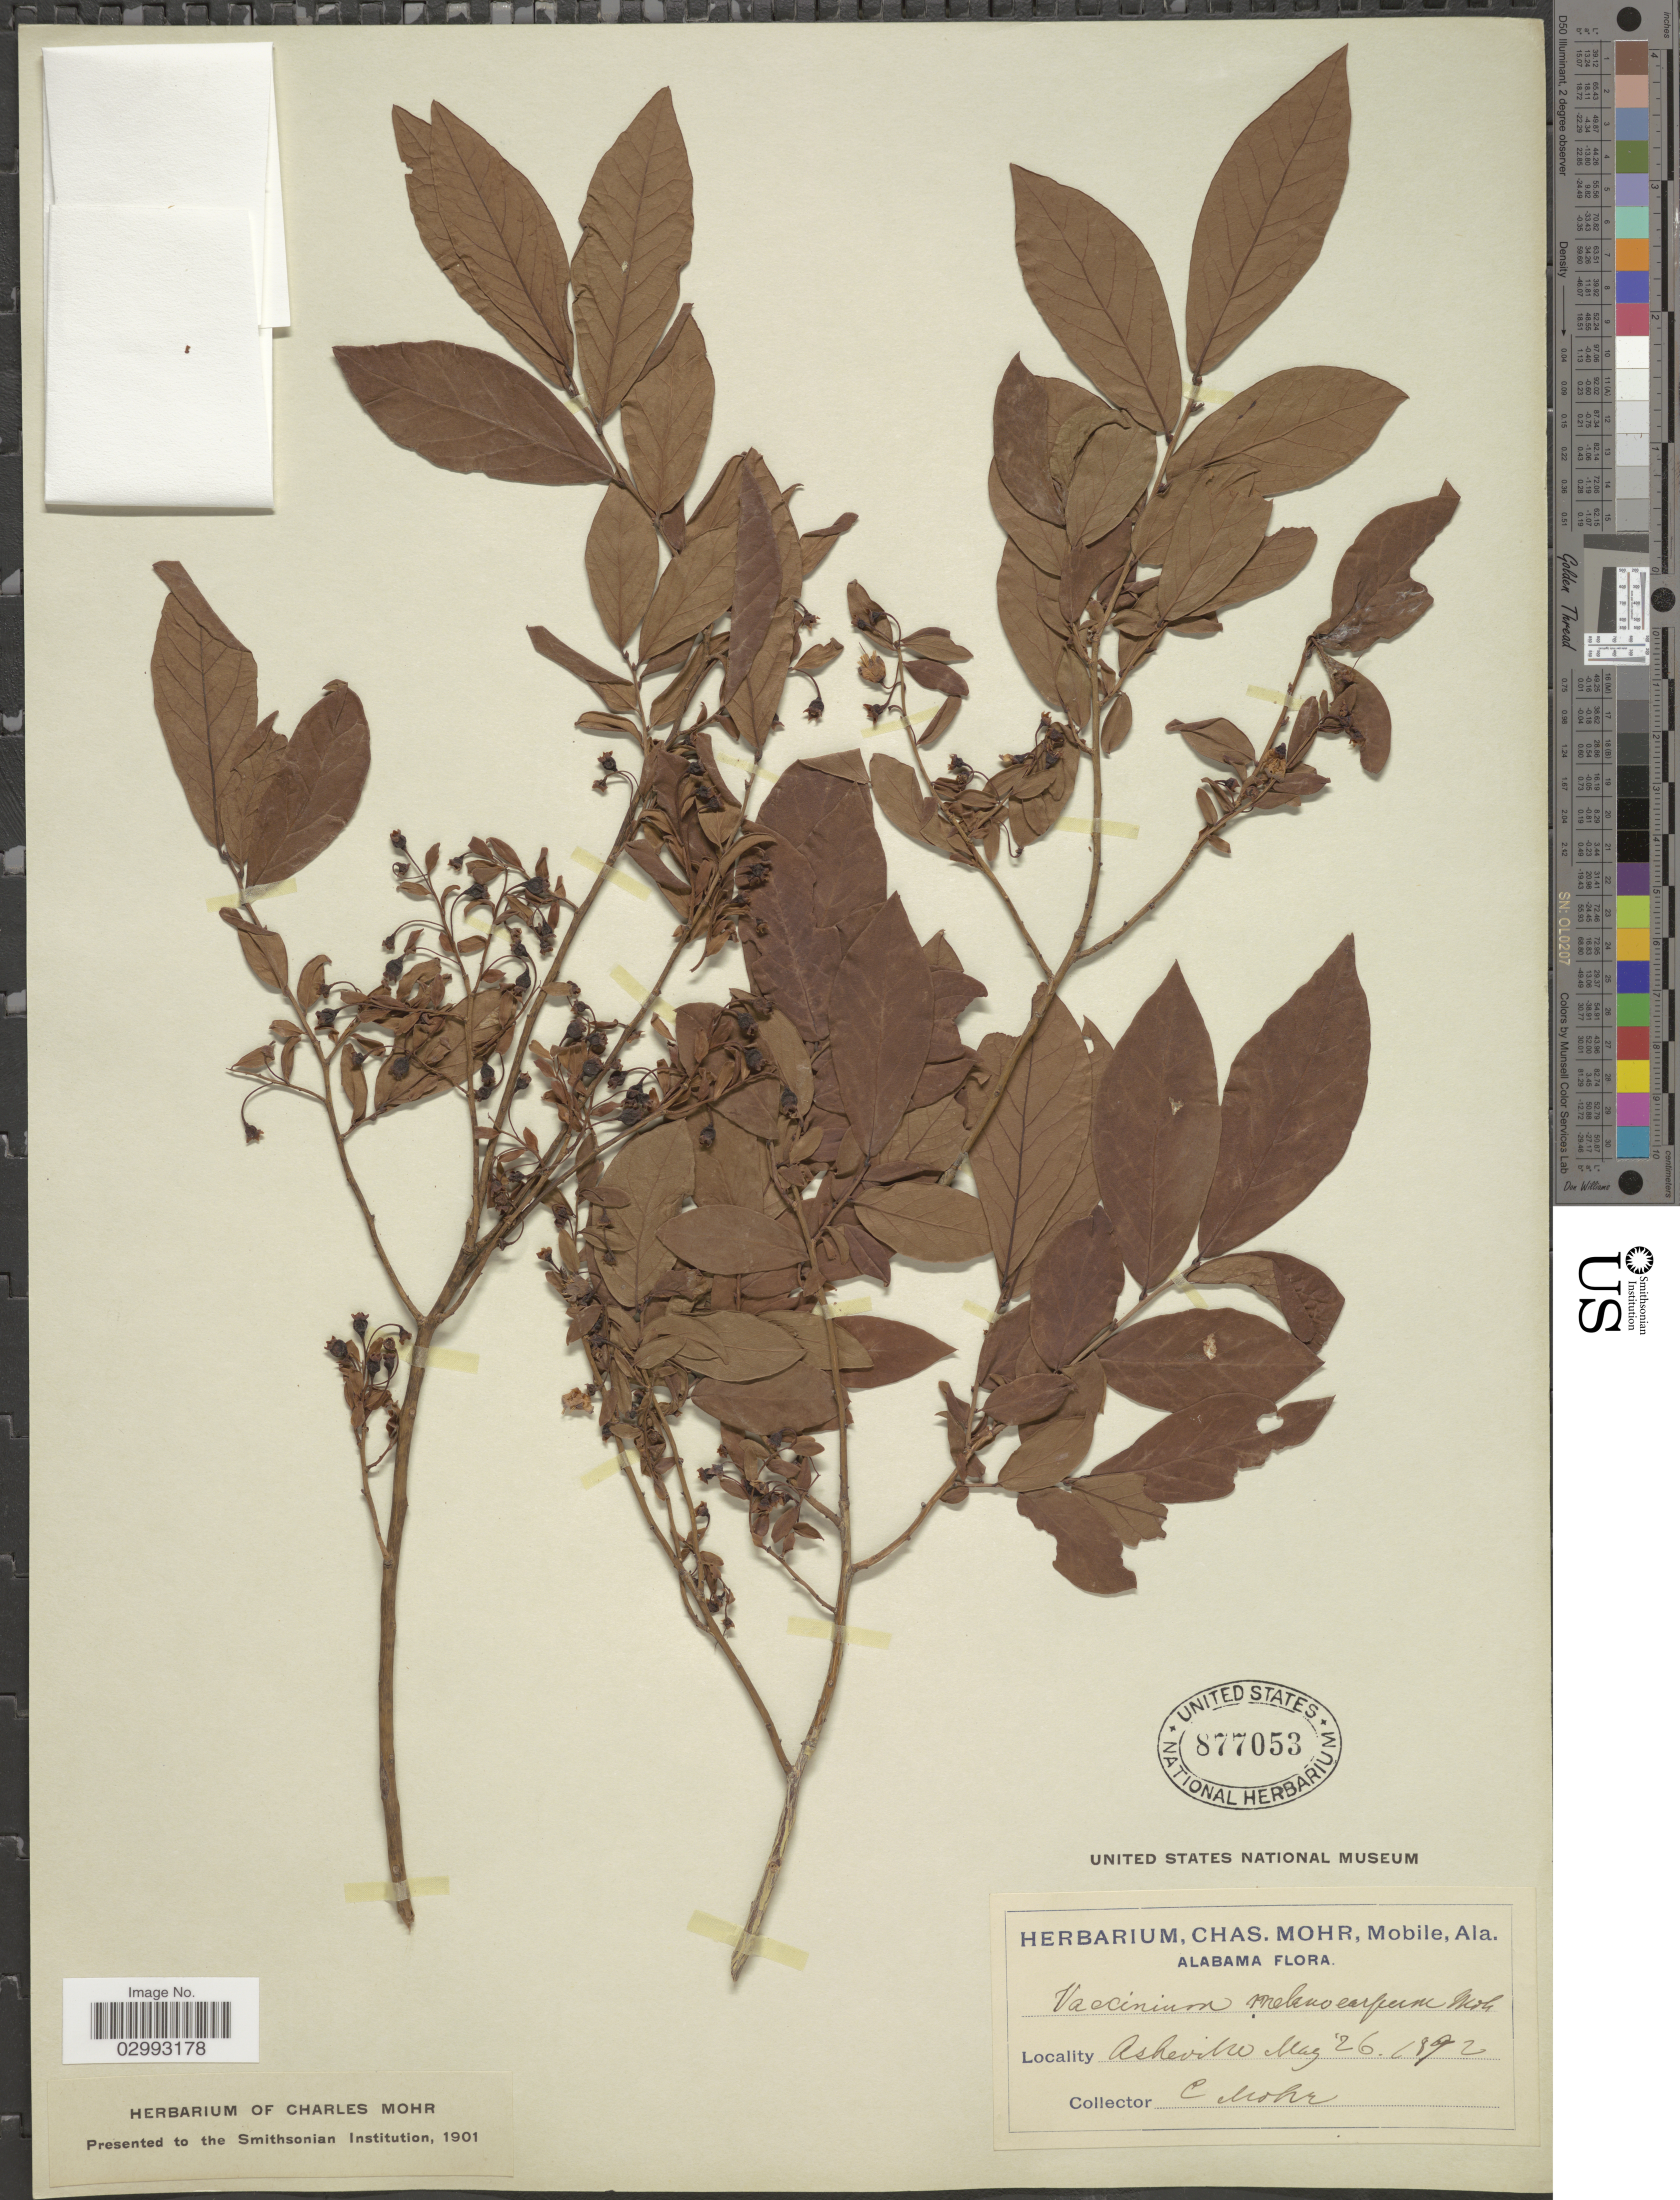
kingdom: Plantae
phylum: Tracheophyta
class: Magnoliopsida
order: Ericales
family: Ericaceae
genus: Polycodium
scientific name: Polycodium melanocarpum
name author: (C. Mohr) Small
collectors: Mohr, C. T. (herbarium)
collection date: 1892-05-26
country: United States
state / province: Alabama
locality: Asheville.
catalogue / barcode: US 877053